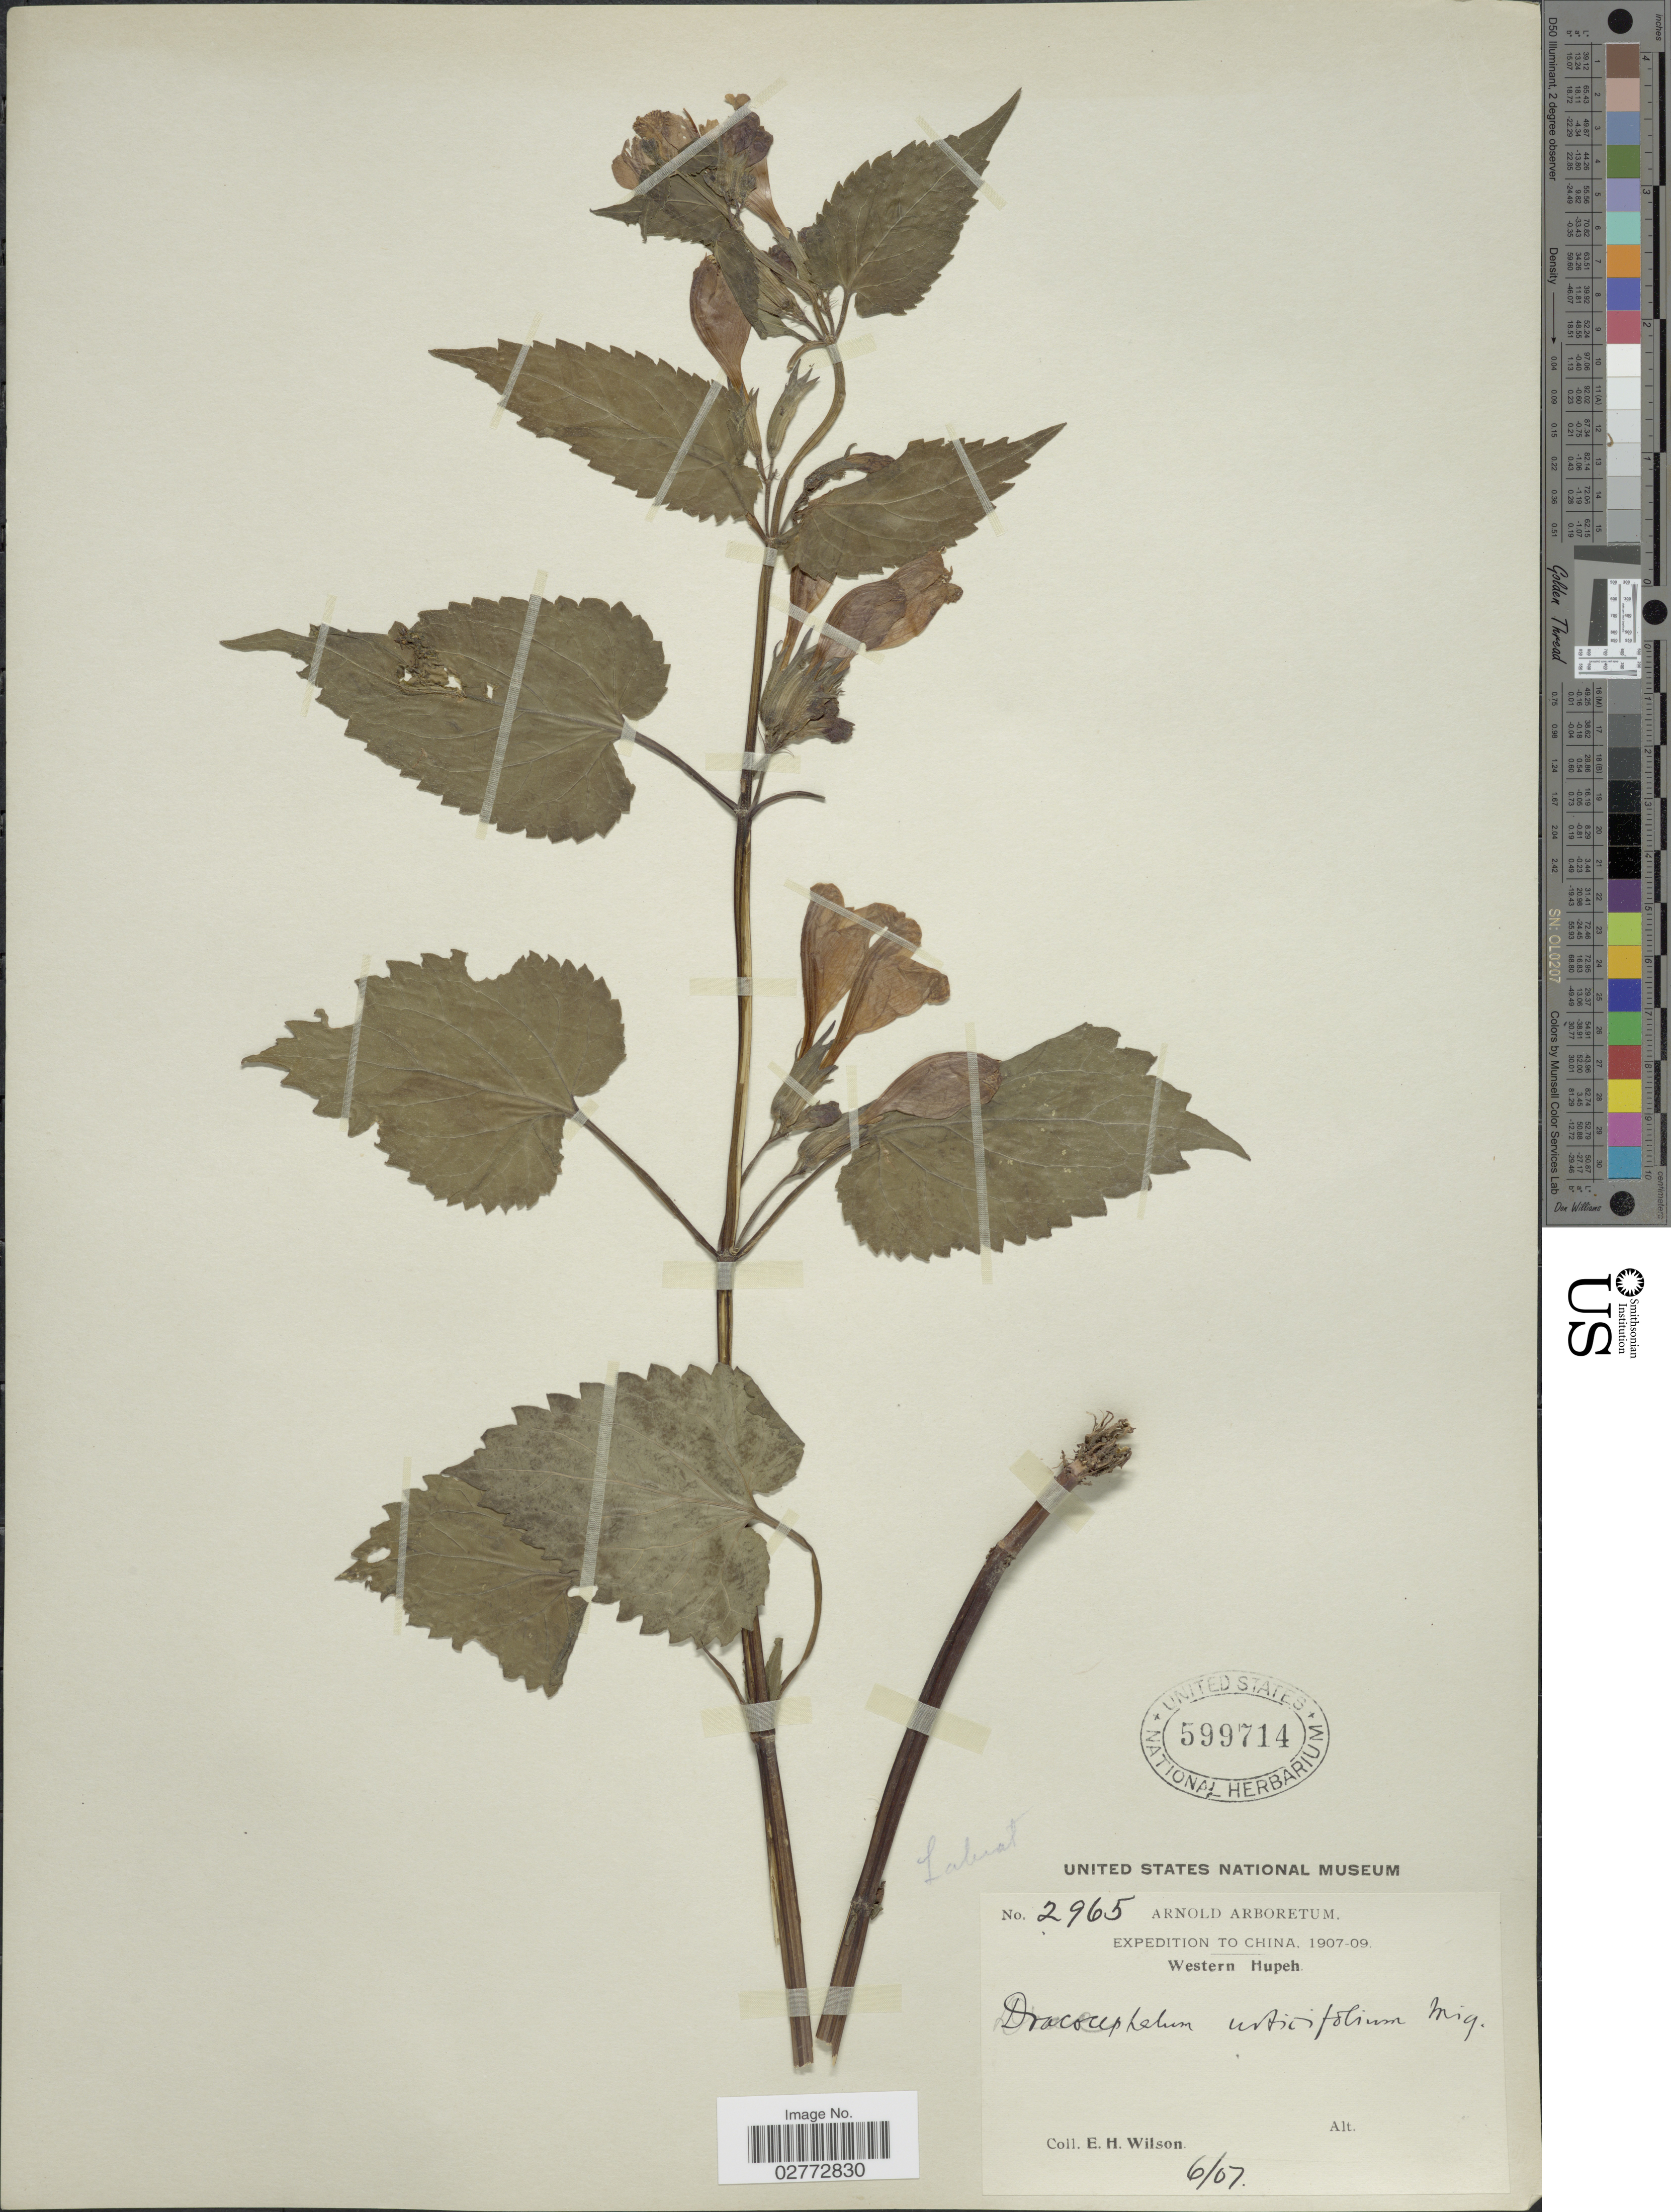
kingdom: Plantae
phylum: Tracheophyta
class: Magnoliopsida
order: Lamiales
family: Lamiaceae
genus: Dracocephalum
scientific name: Dracocephalum urticifolium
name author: Miq.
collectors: E. Wilson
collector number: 2965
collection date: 1907-06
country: China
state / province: Hubei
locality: Western Hupeh.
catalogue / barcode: US 599714